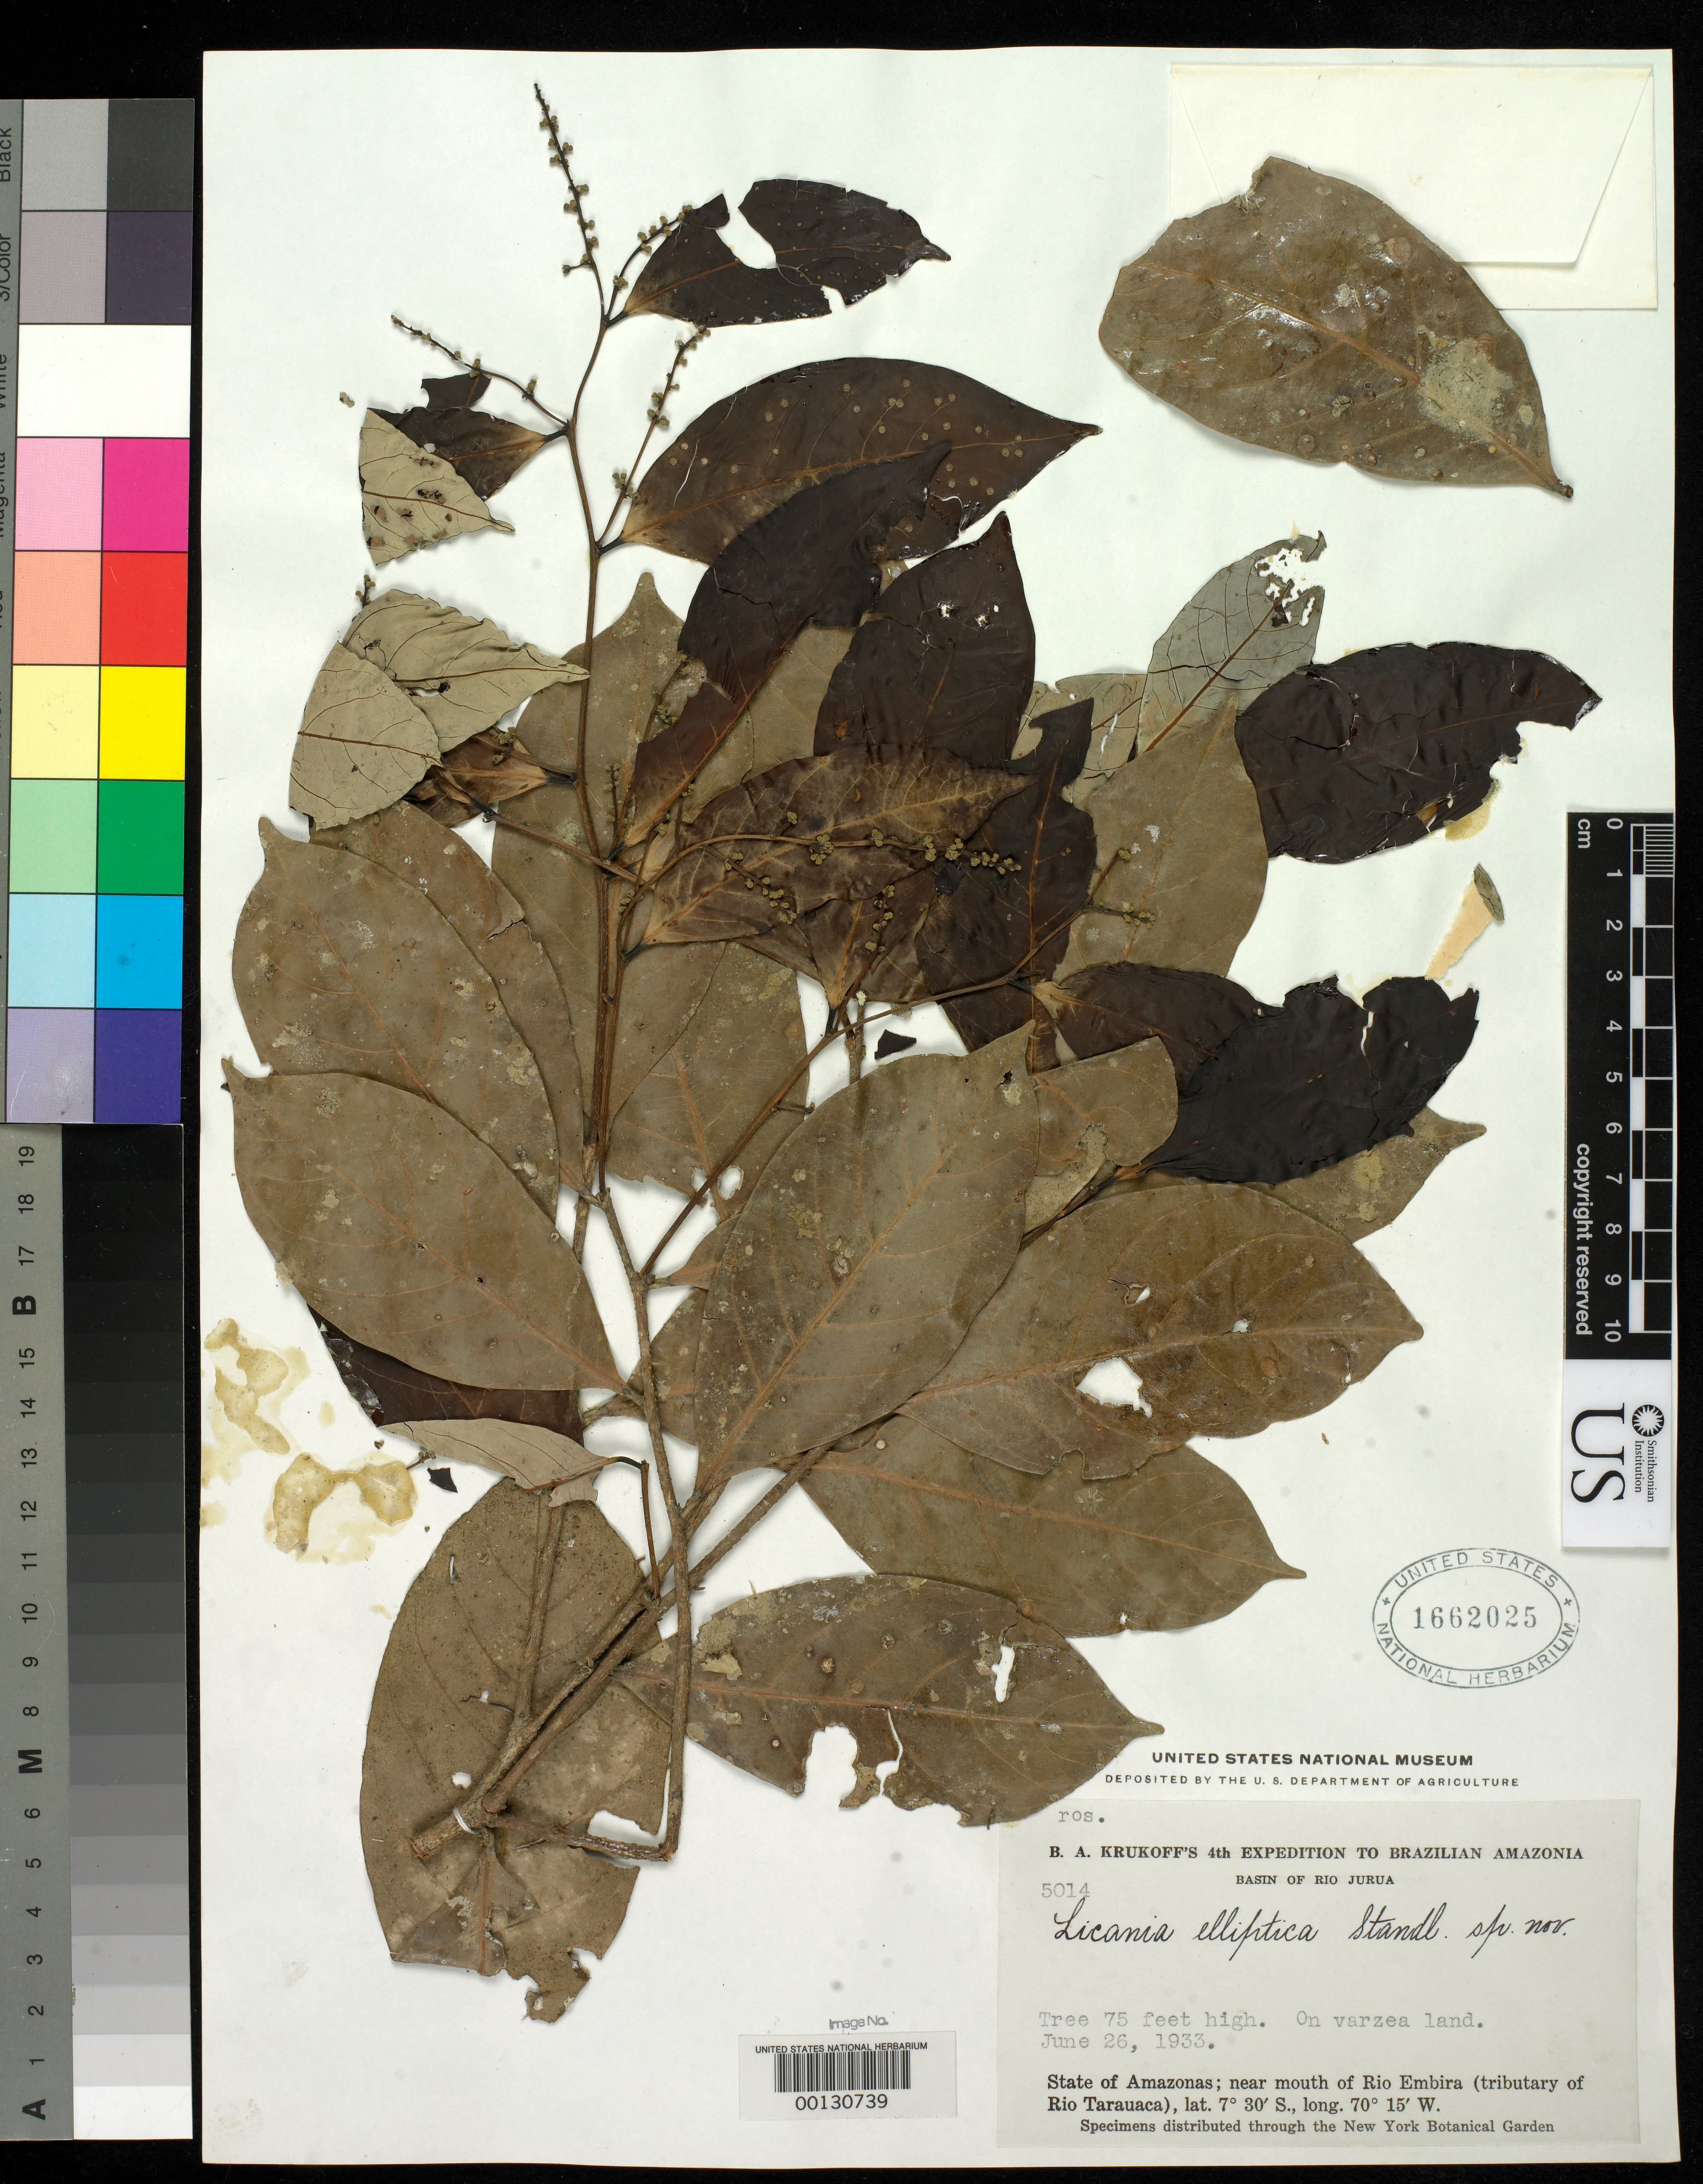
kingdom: Plantae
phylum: Tracheophyta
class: Magnoliopsida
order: Malpighiales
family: Chrysobalanaceae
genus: Licania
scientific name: Licania elliptica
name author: Standl.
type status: Isotype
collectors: B. A. Krukoff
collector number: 5014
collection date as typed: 26 Jun 1933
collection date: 1933-06-26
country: Brazil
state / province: Amazonas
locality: Near mouth of Rio Embira, tributary of Rio Tarauaca.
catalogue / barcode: US 1662025